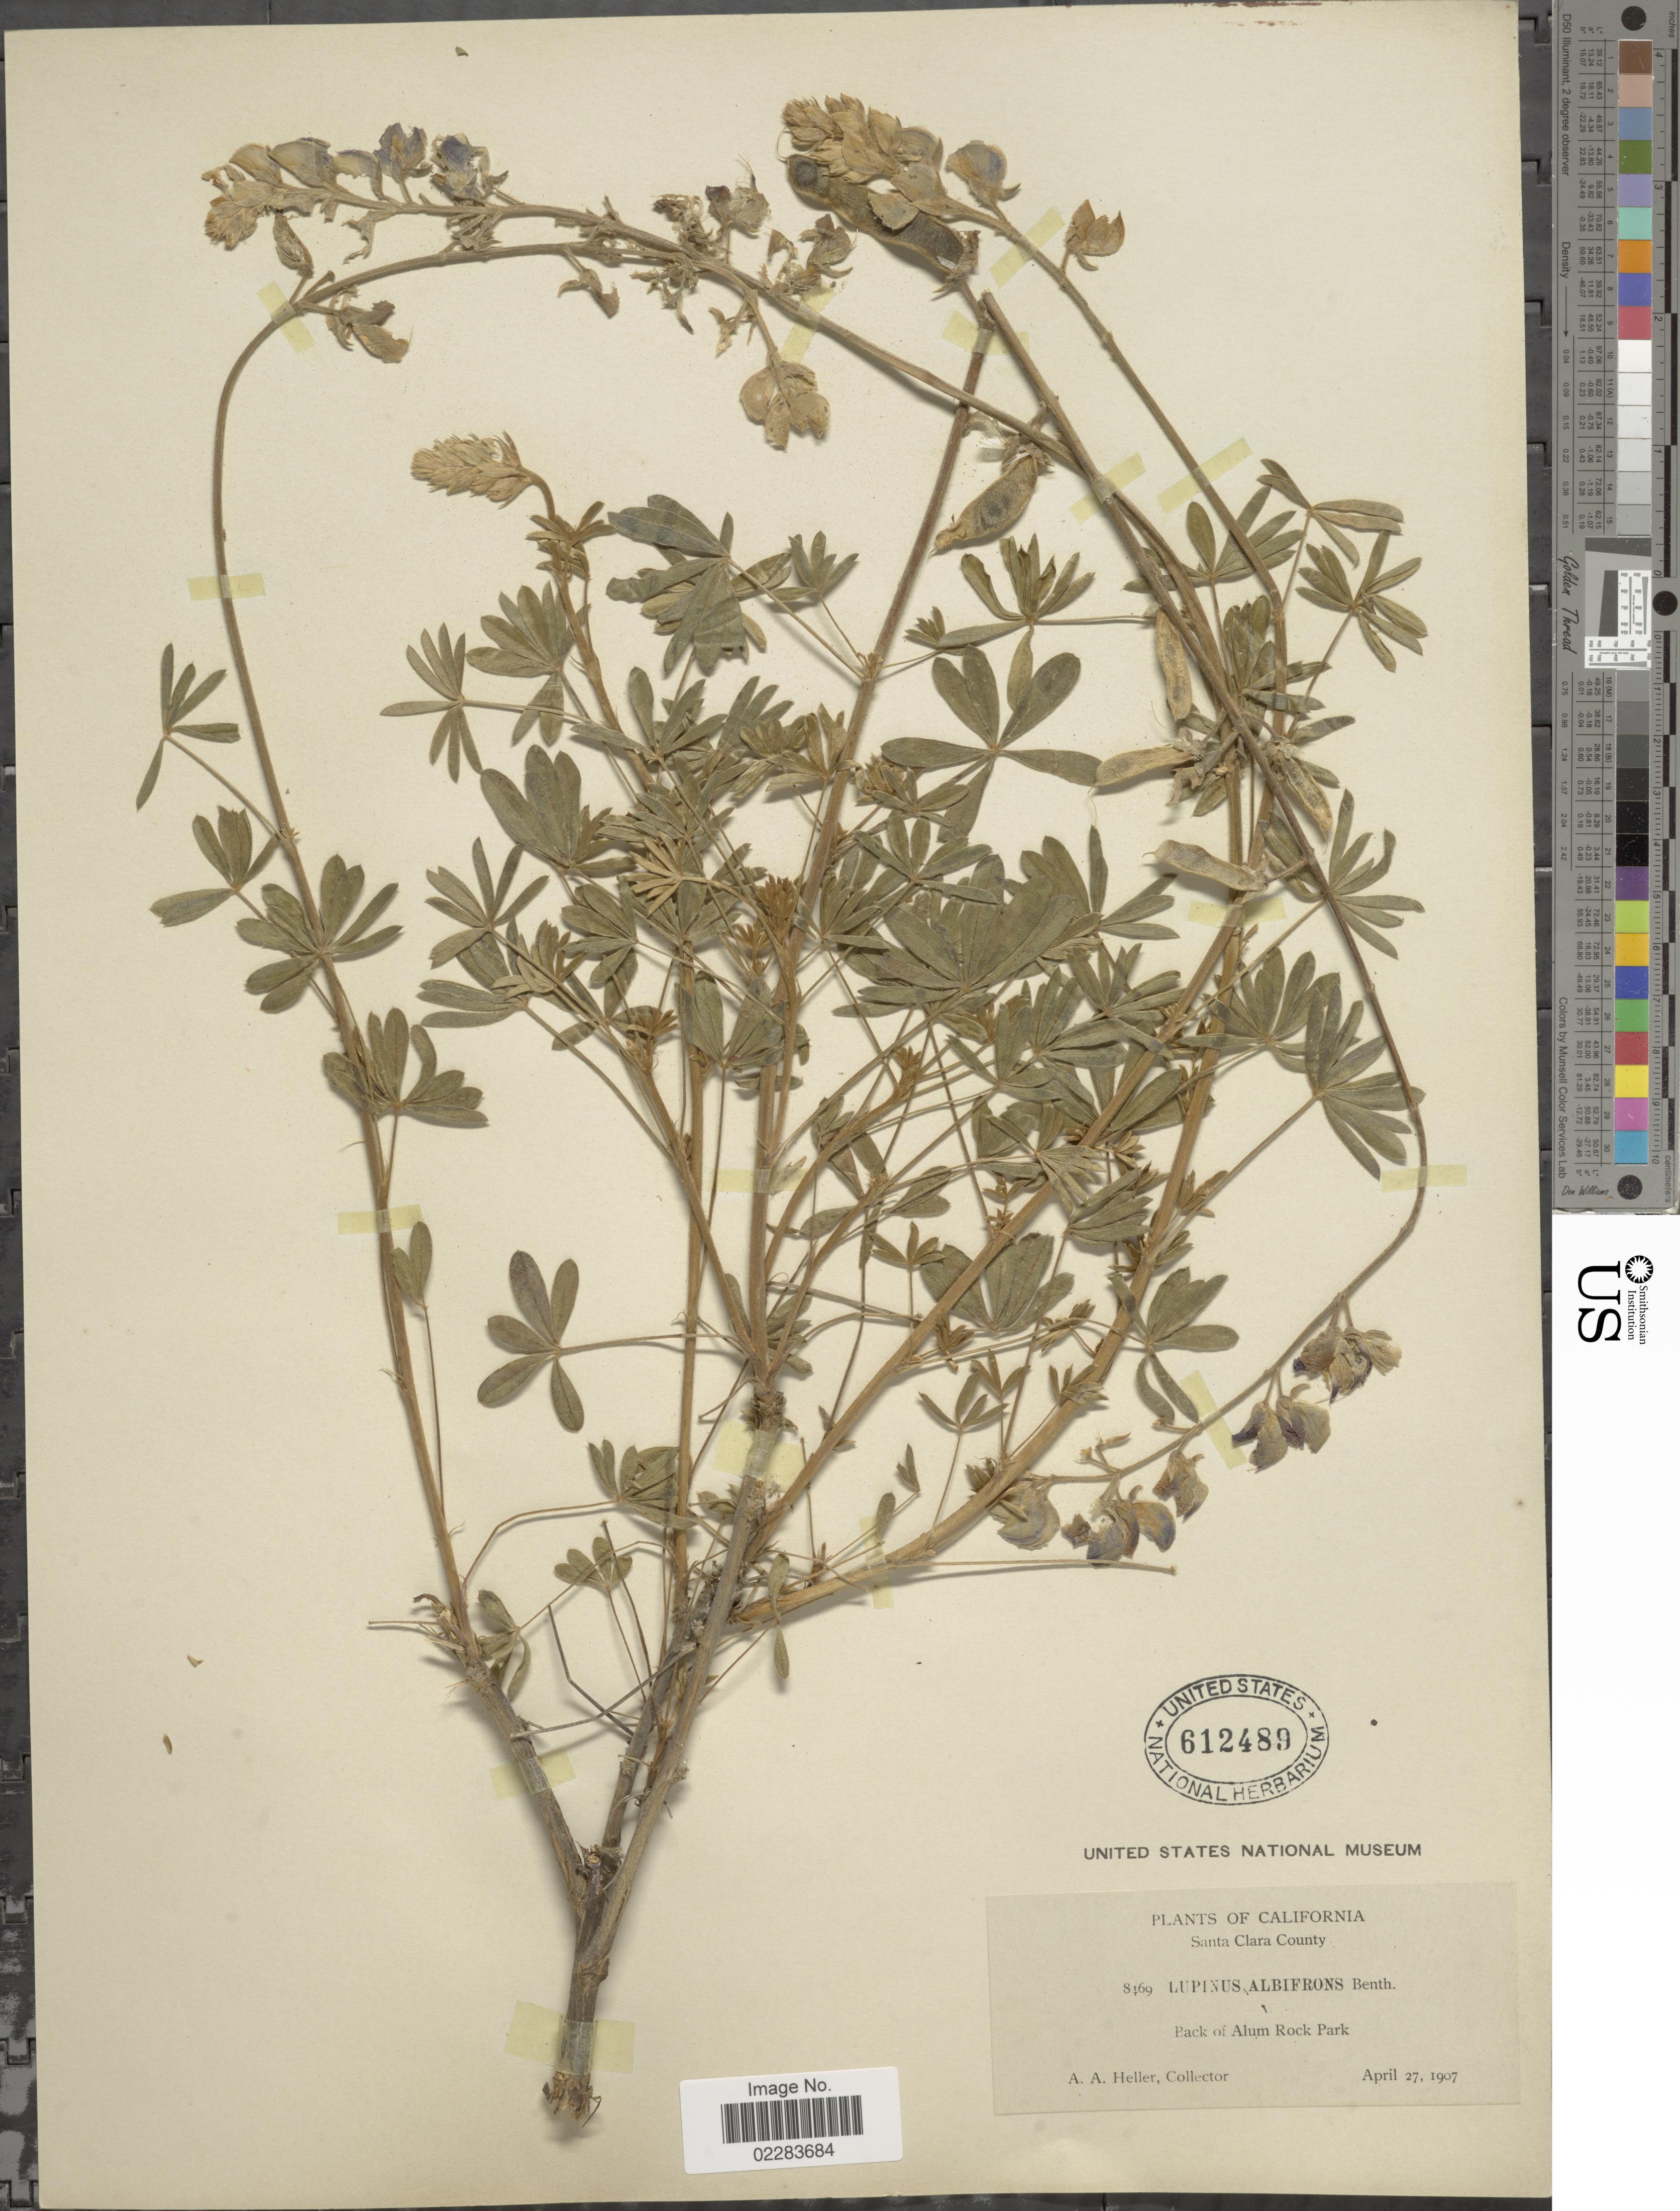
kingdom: Plantae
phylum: Tracheophyta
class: Magnoliopsida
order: Fabales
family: Fabaceae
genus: Lupinus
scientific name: Lupinus albifrons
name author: Benth.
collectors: A. A. Heller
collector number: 8469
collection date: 1907-04-27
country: United States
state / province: California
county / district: Santa Clara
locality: Santa Clara County. back of Alum Rock Park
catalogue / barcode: US 612489